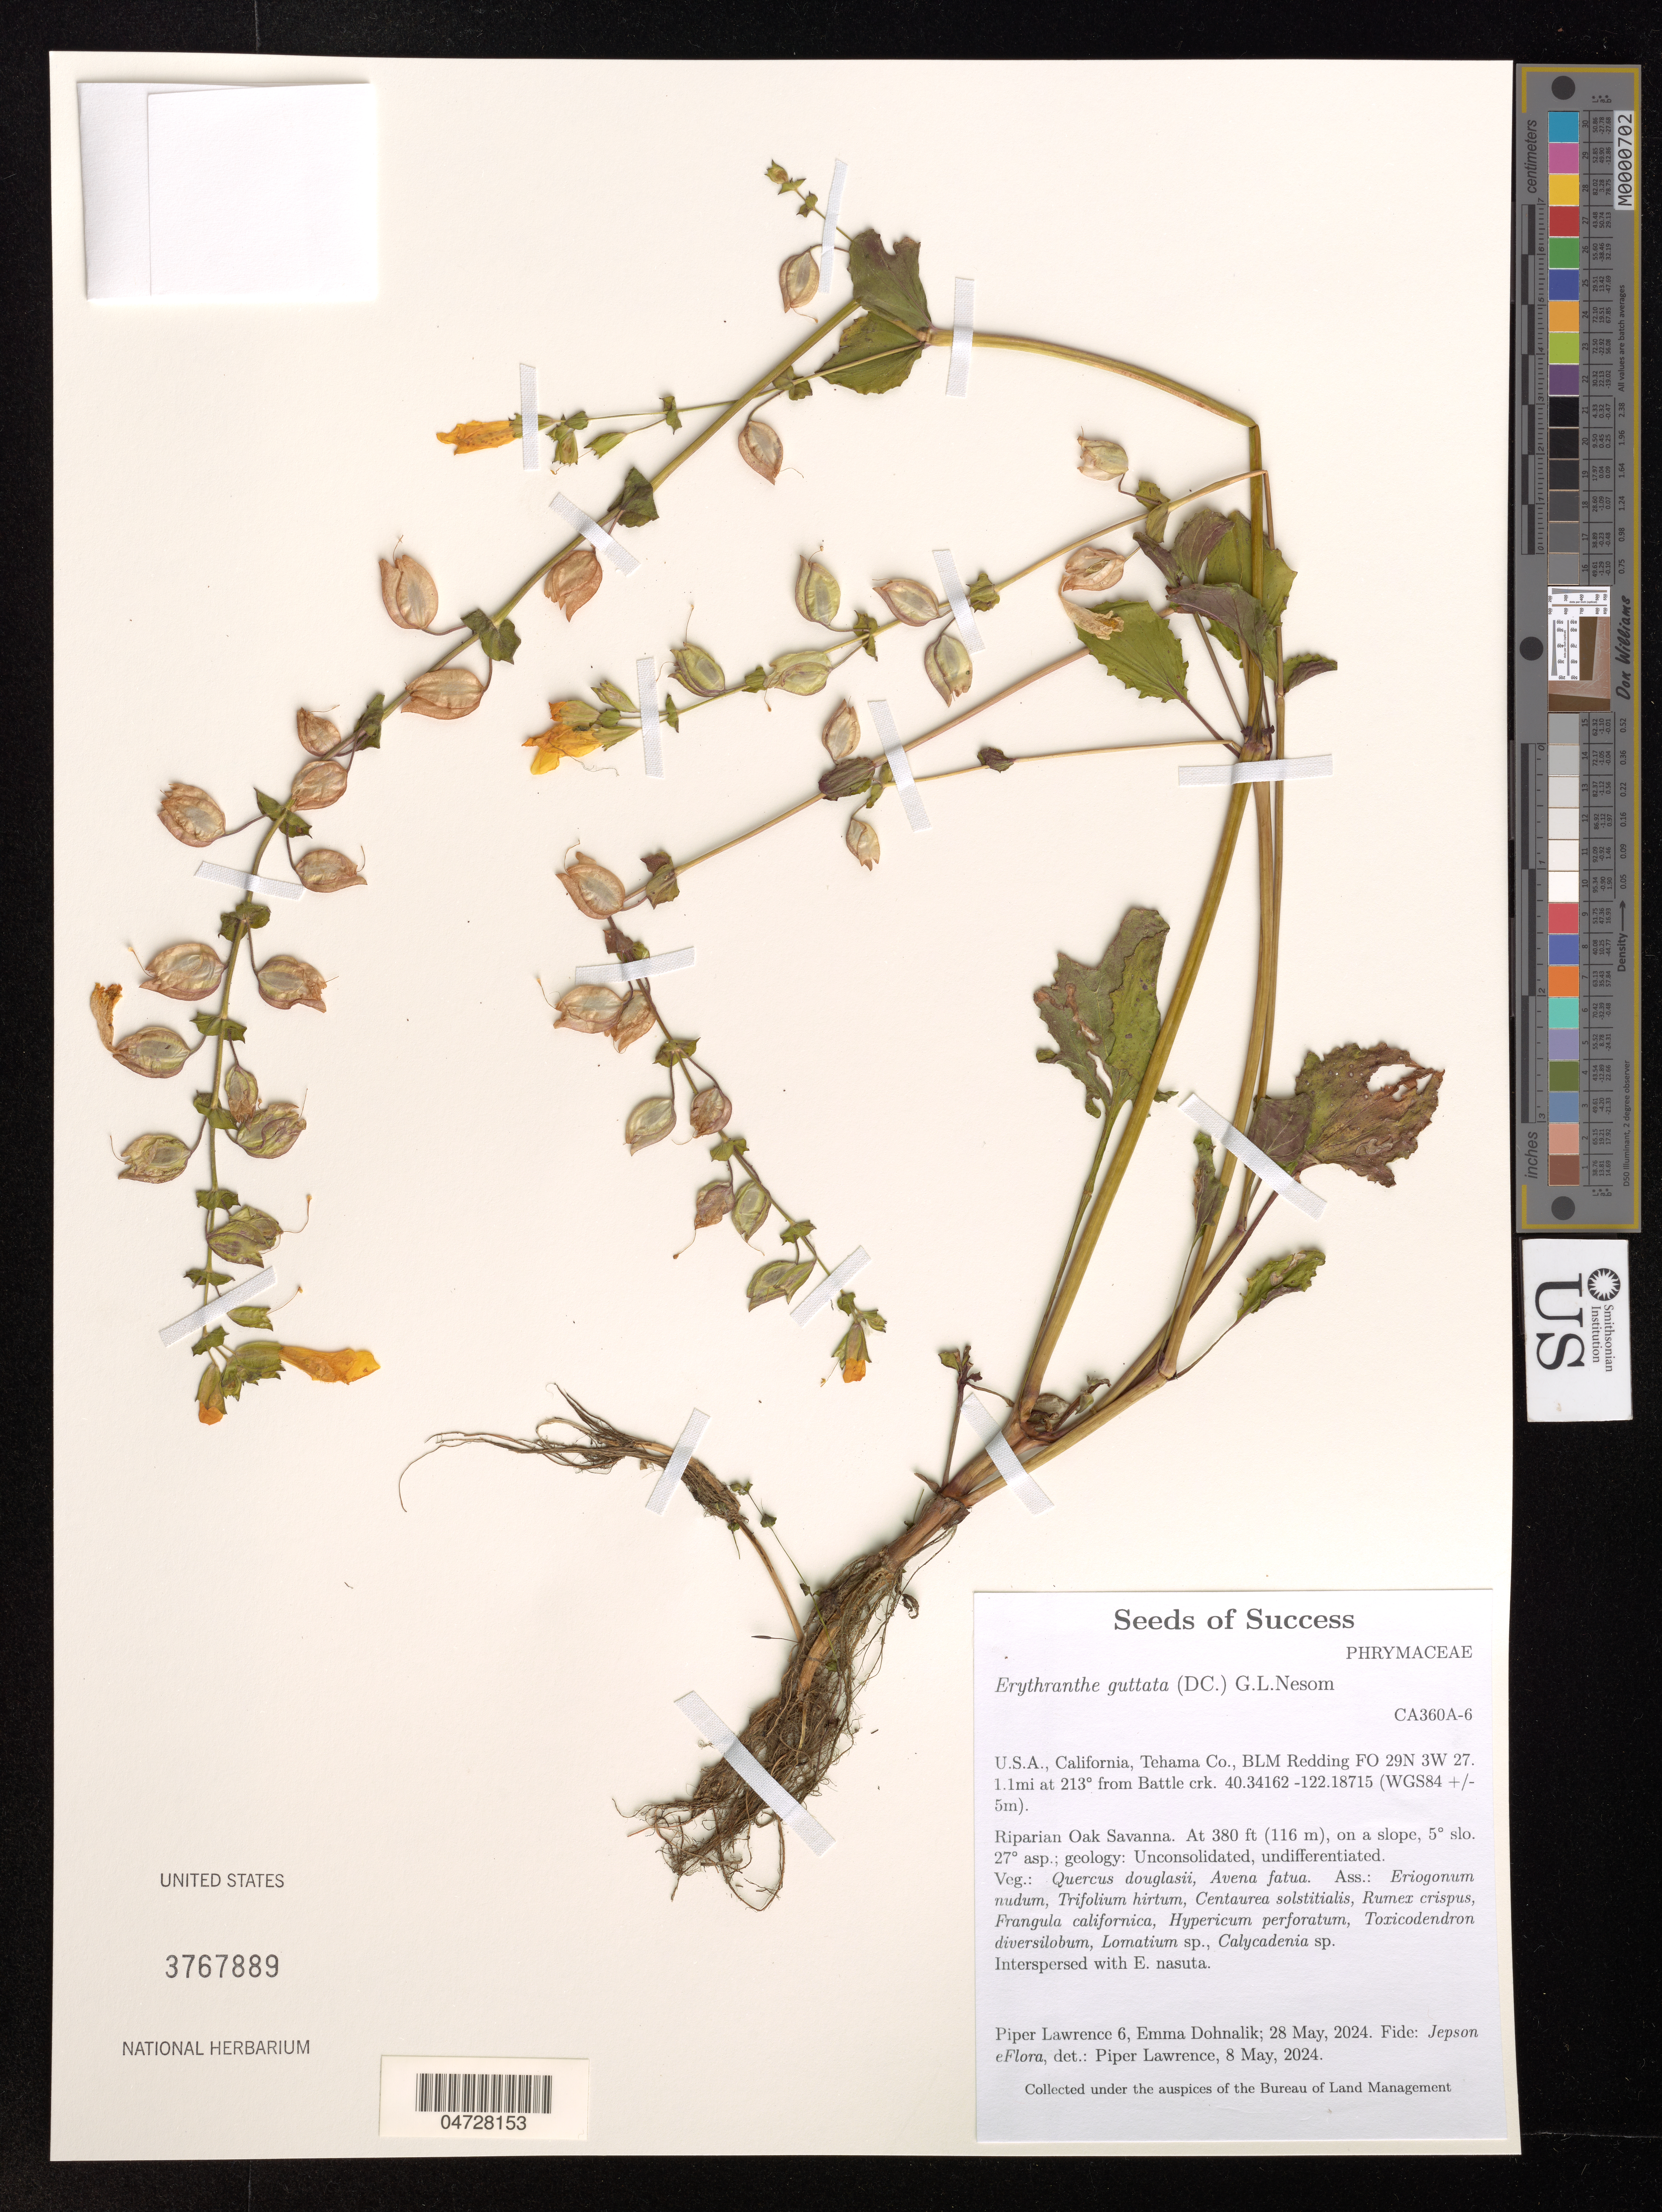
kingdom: Plantae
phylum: Tracheophyta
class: Magnoliopsida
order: Lamiales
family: Phrymaceae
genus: Erythranthe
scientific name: Erythranthe guttata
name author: (DC.) G.L. Nesom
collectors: P. Lawrence & E. Dohnalik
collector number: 6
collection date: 2024-05-28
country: United States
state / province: California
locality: Tehama Co., BLM Redding FO.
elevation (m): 116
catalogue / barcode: US 3767889